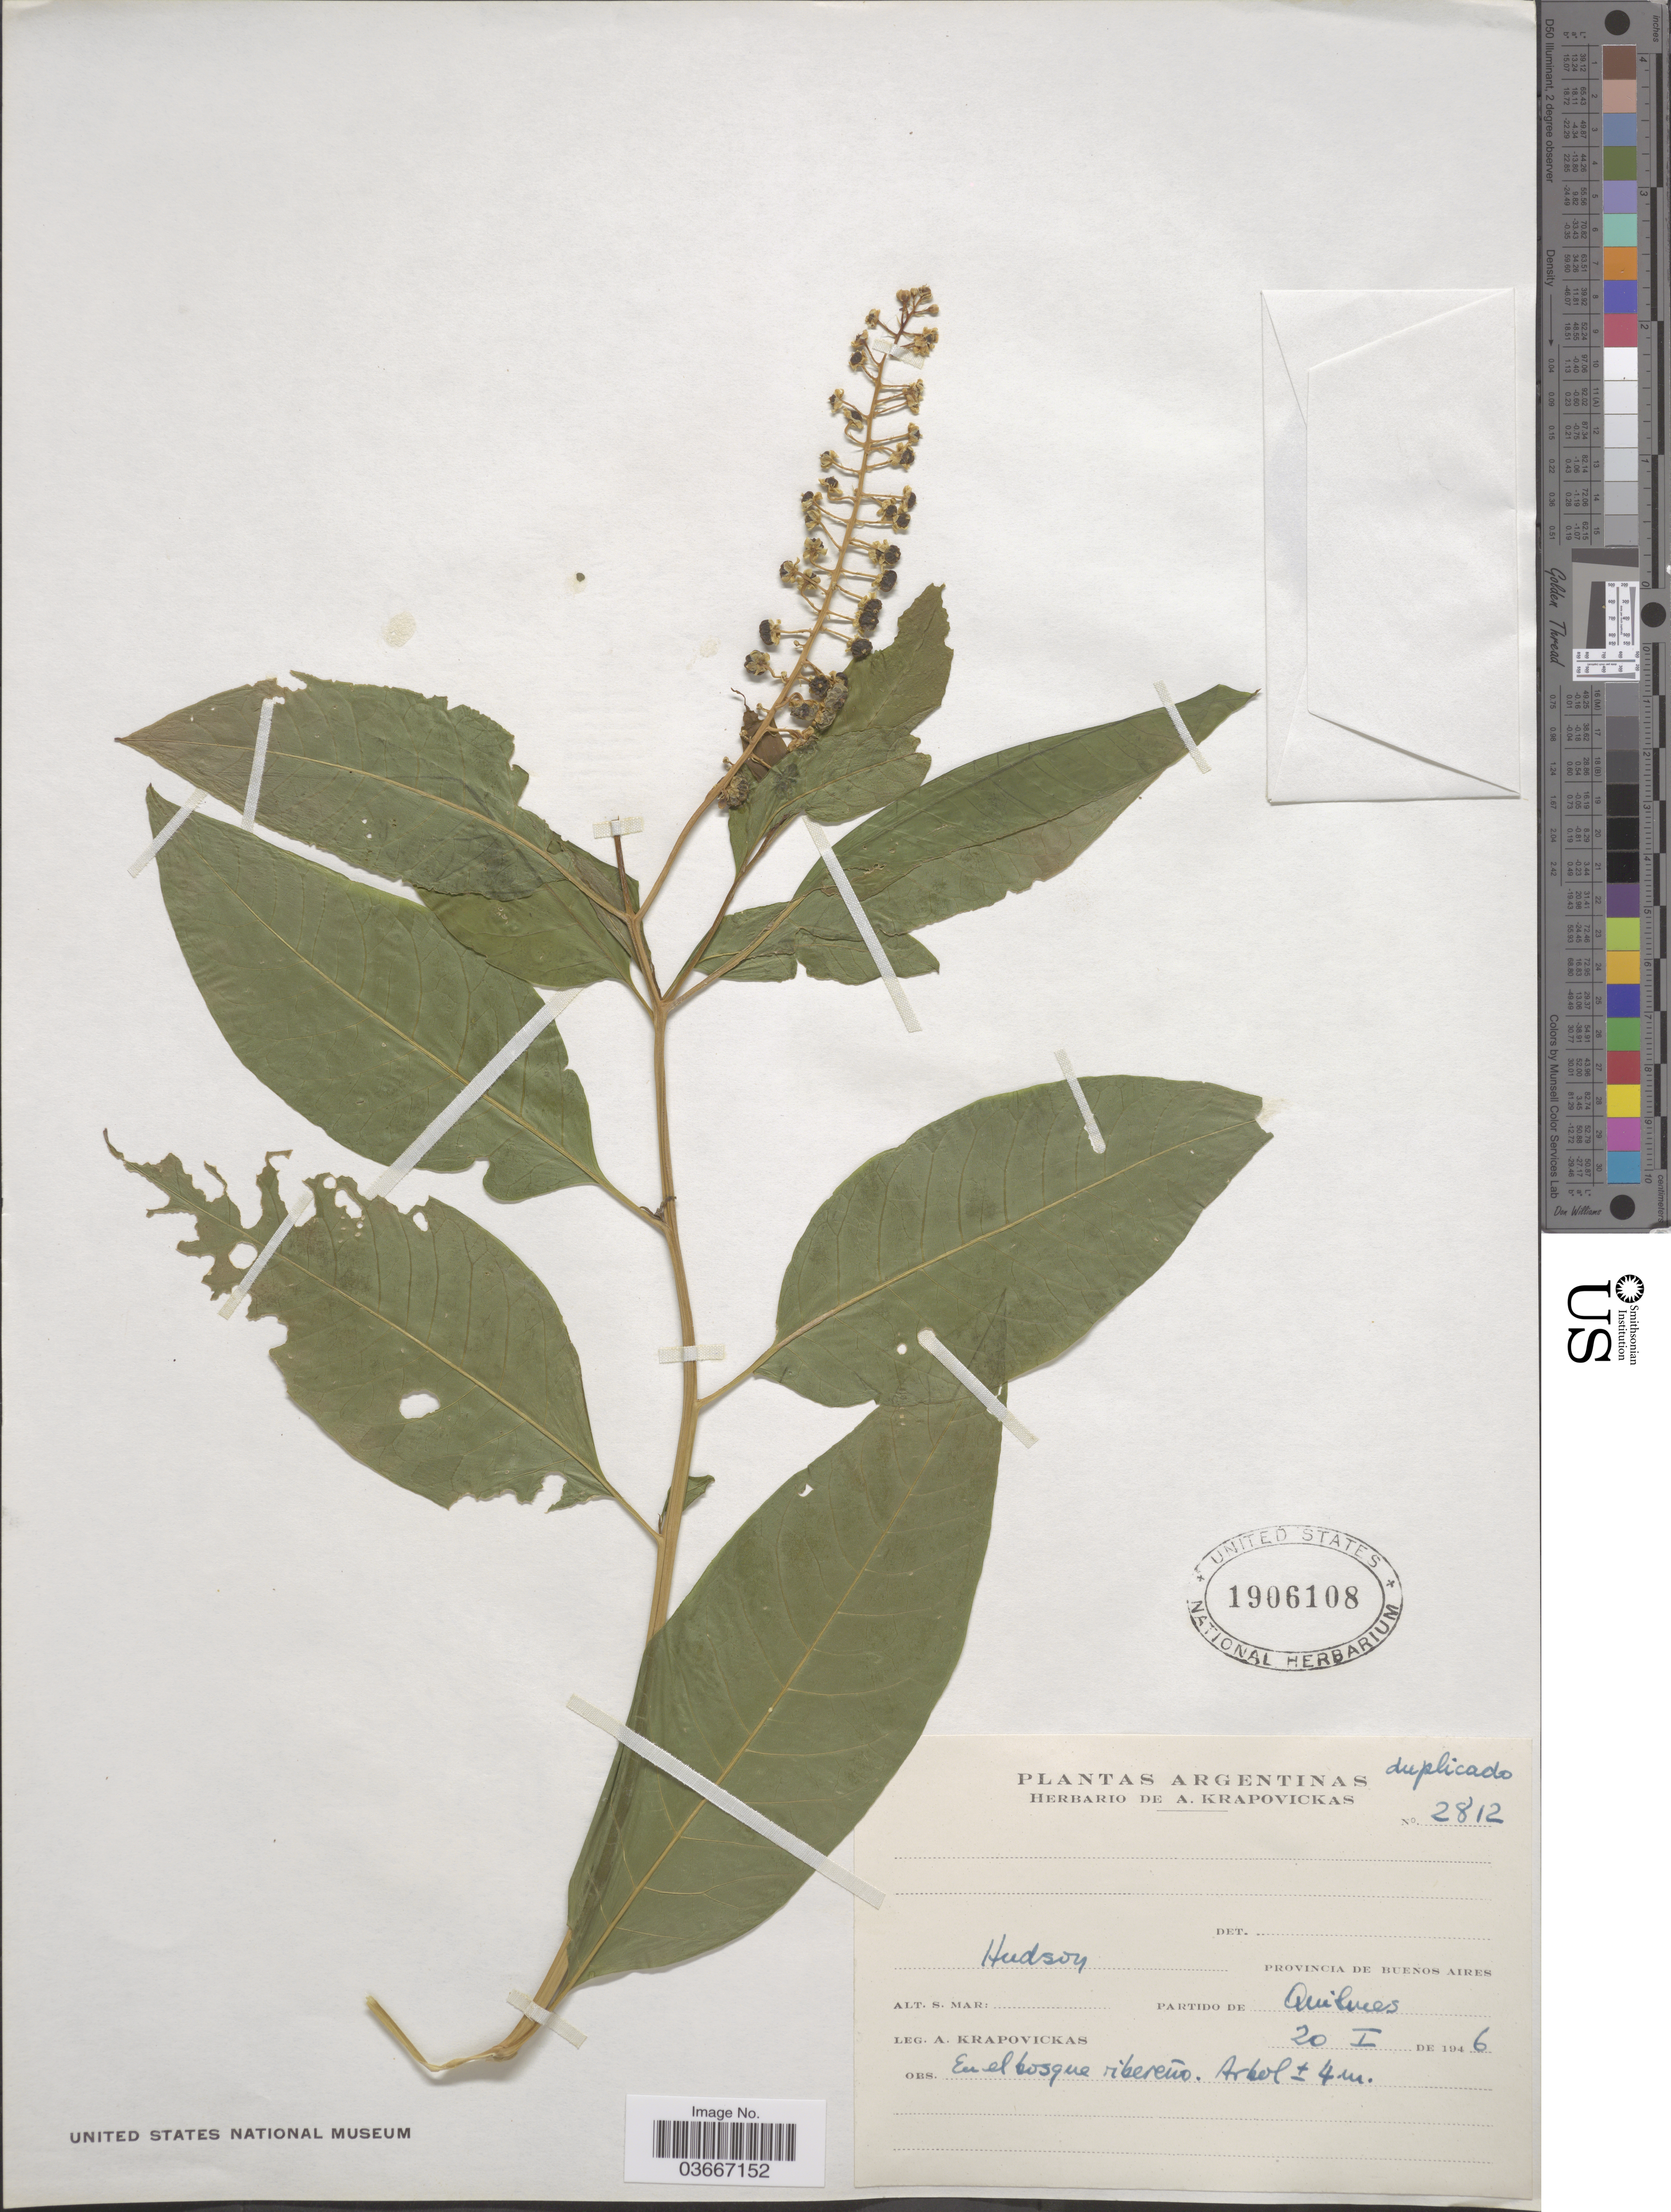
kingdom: Plantae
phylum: Tracheophyta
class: Magnoliopsida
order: Caryophyllales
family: Phytolaccaceae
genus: Phytolacca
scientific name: Phytolacca sp.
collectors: A. Krapovickas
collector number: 2812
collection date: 1946-01-20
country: Argentina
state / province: Buenos Aires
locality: Hudson.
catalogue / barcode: US 1906108